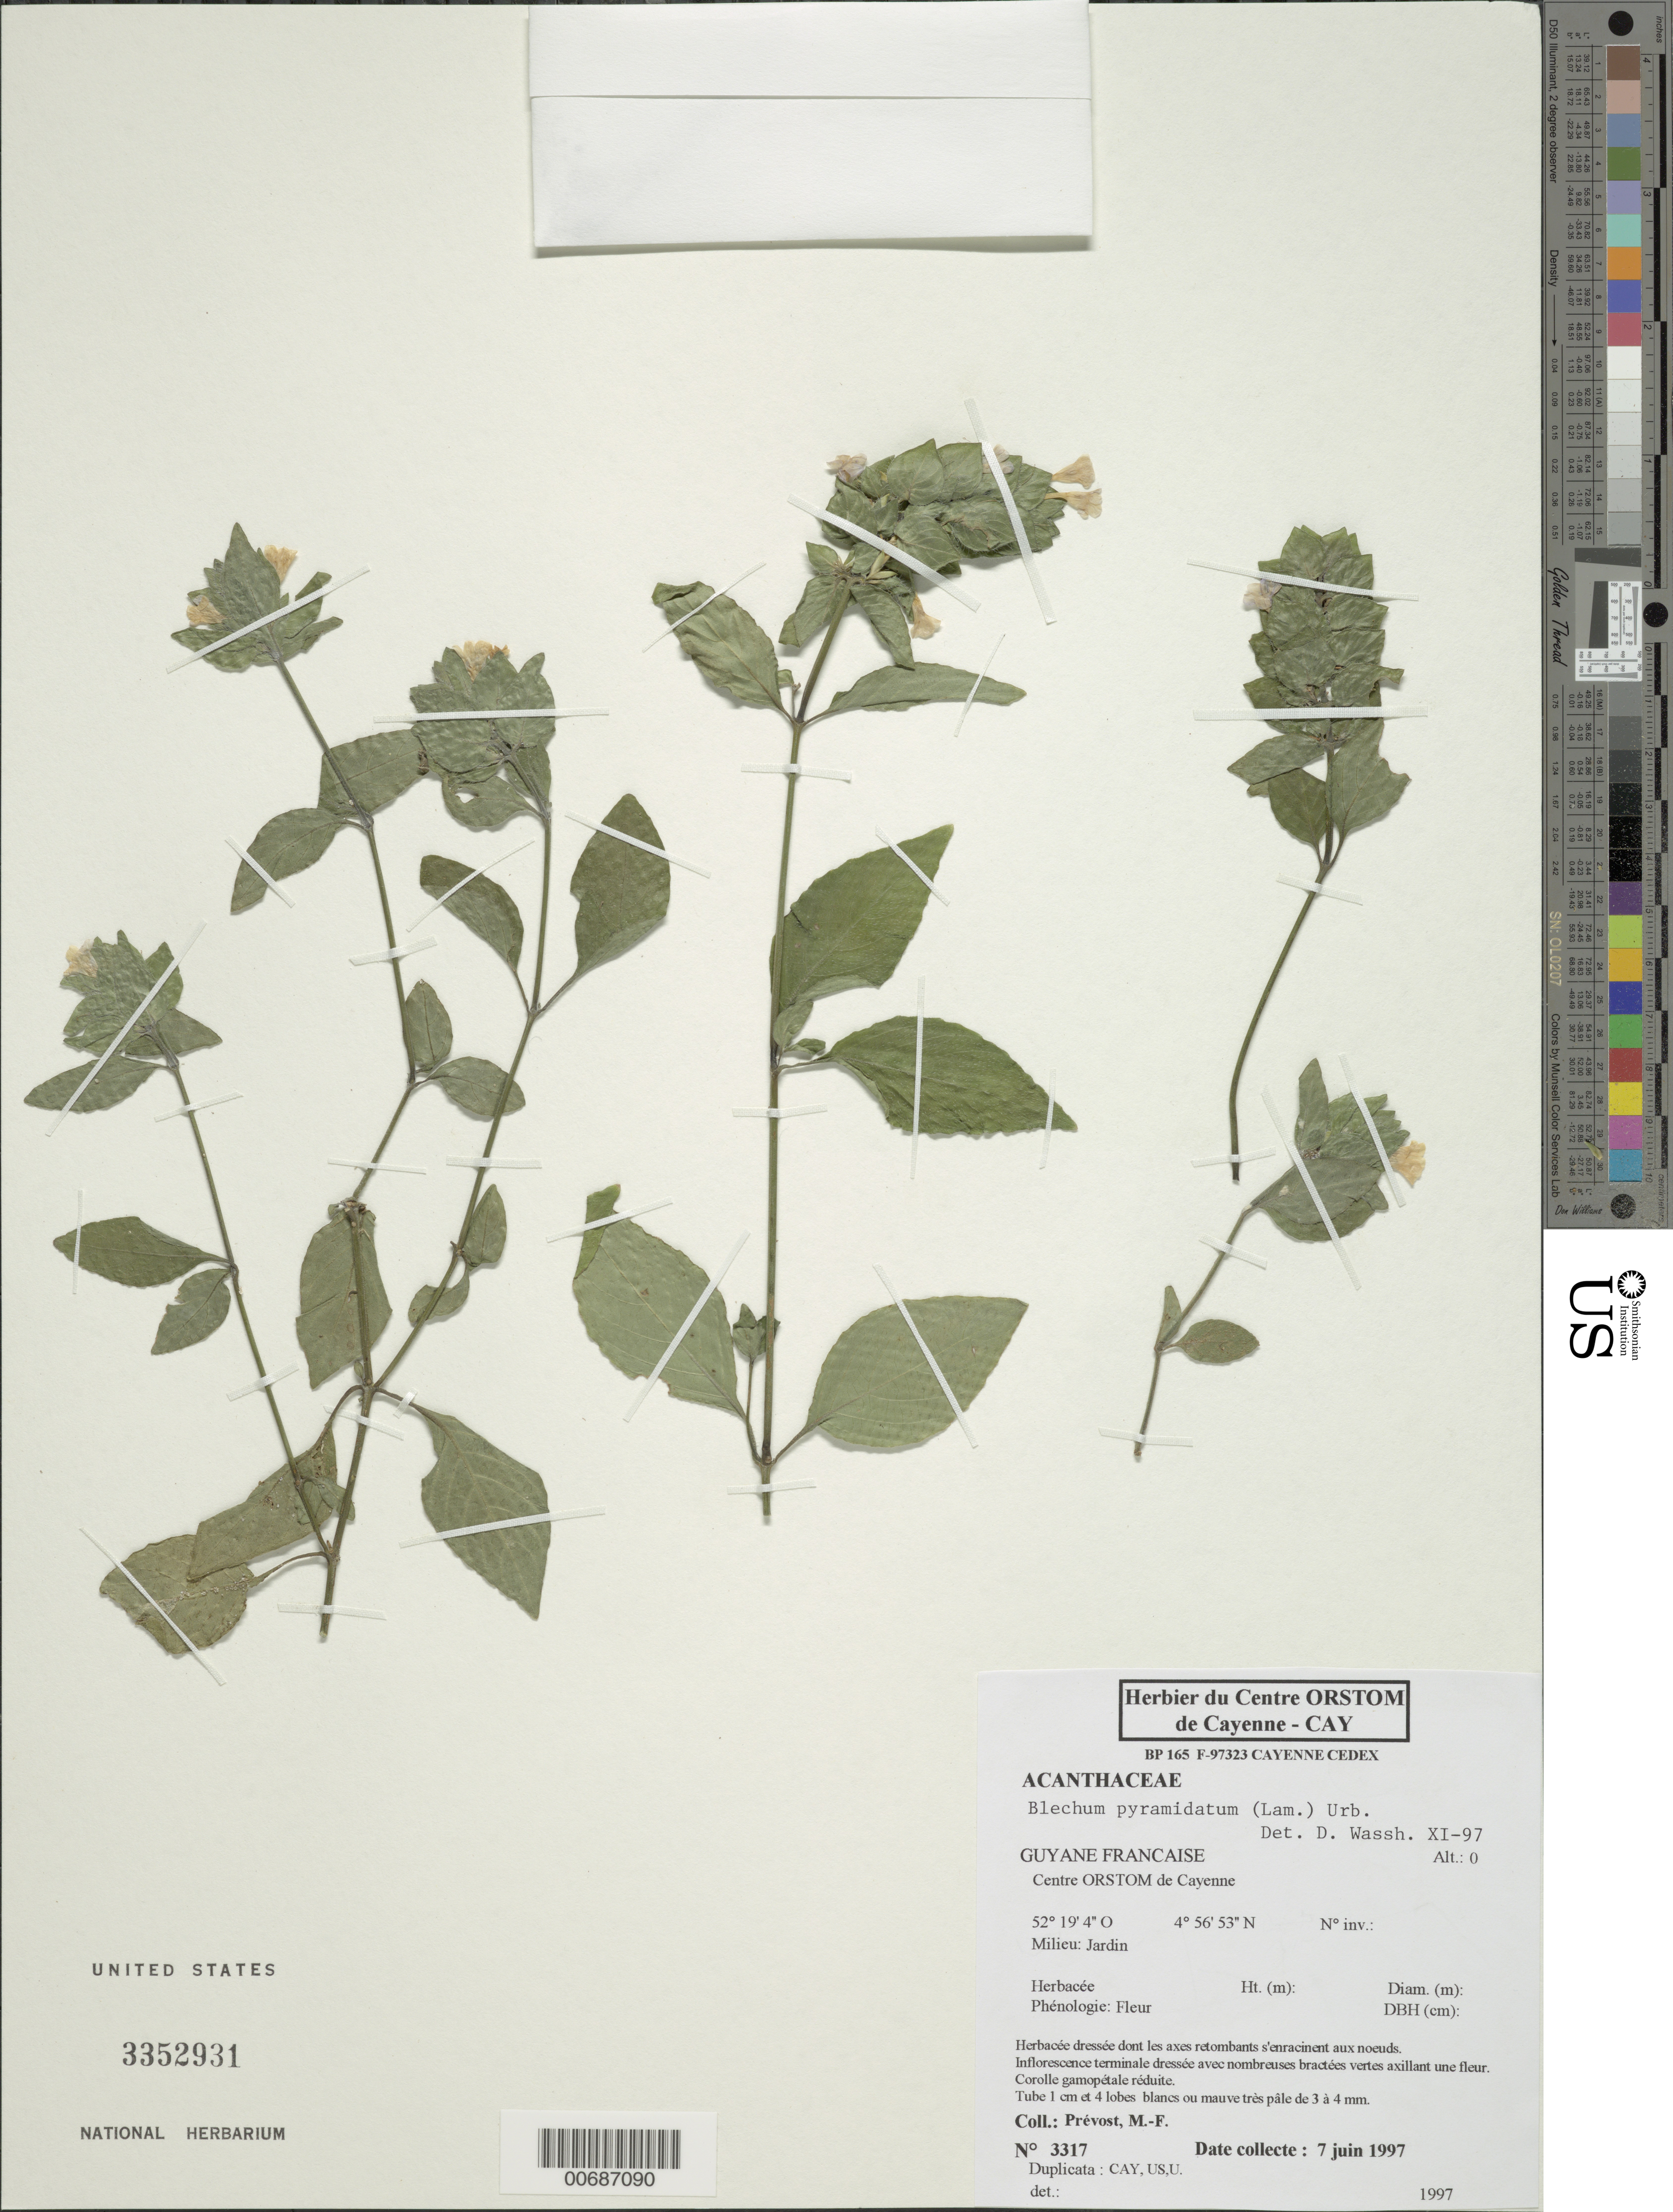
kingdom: Plantae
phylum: Tracheophyta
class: Magnoliopsida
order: Lamiales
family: Acanthaceae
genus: Blechum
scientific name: Blechum pyramidatum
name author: (Lam.) Urb.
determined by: Wasshausen, Dieter C., (BOT), Smithsonian Institution - National Museum of Natural History (UNITED STATES)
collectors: M.-F. Prévost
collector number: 3317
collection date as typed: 7-Jun-97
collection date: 1997-06-07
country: French Guiana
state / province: Cayenne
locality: Centre ORSTOM de Cayenne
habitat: Garden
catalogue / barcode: US 3352931